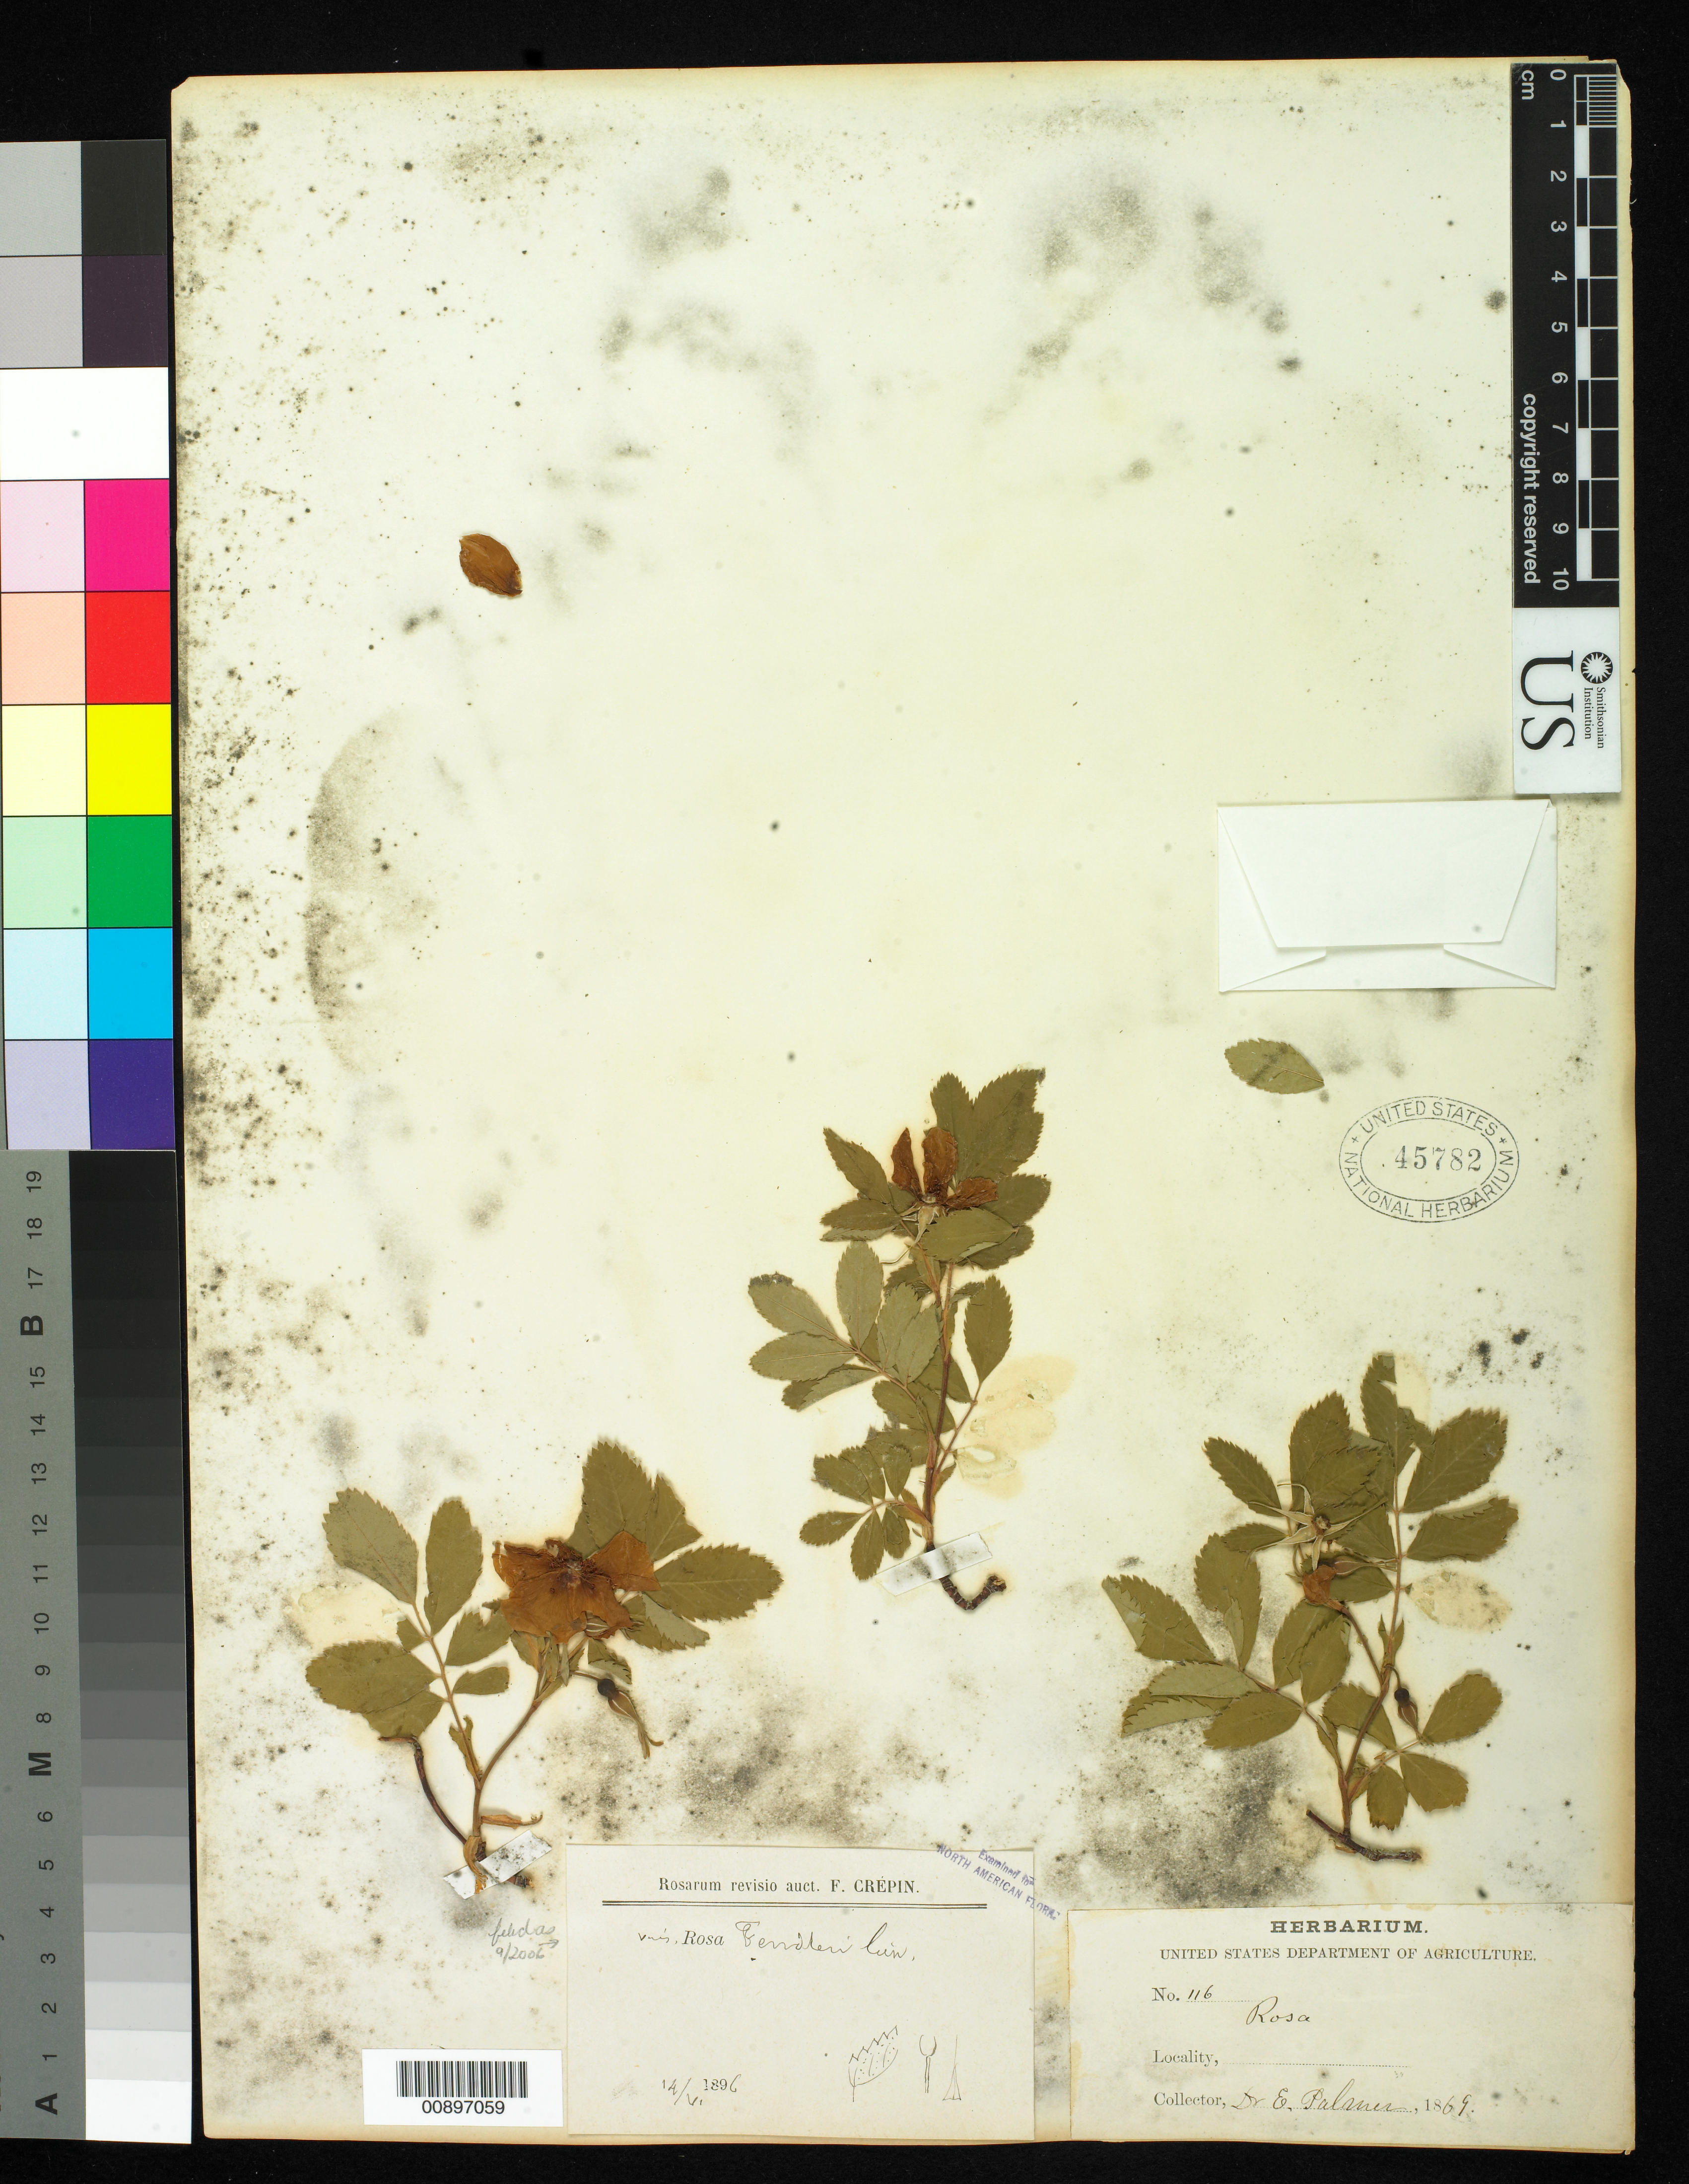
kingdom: Plantae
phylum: Tracheophyta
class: Magnoliopsida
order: Rosales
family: Rosaceae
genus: Rosa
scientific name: Rosa fendleri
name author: Crép.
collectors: E. Palmer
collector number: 116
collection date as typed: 1869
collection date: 1869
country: Mexico / United States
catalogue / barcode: US 45782